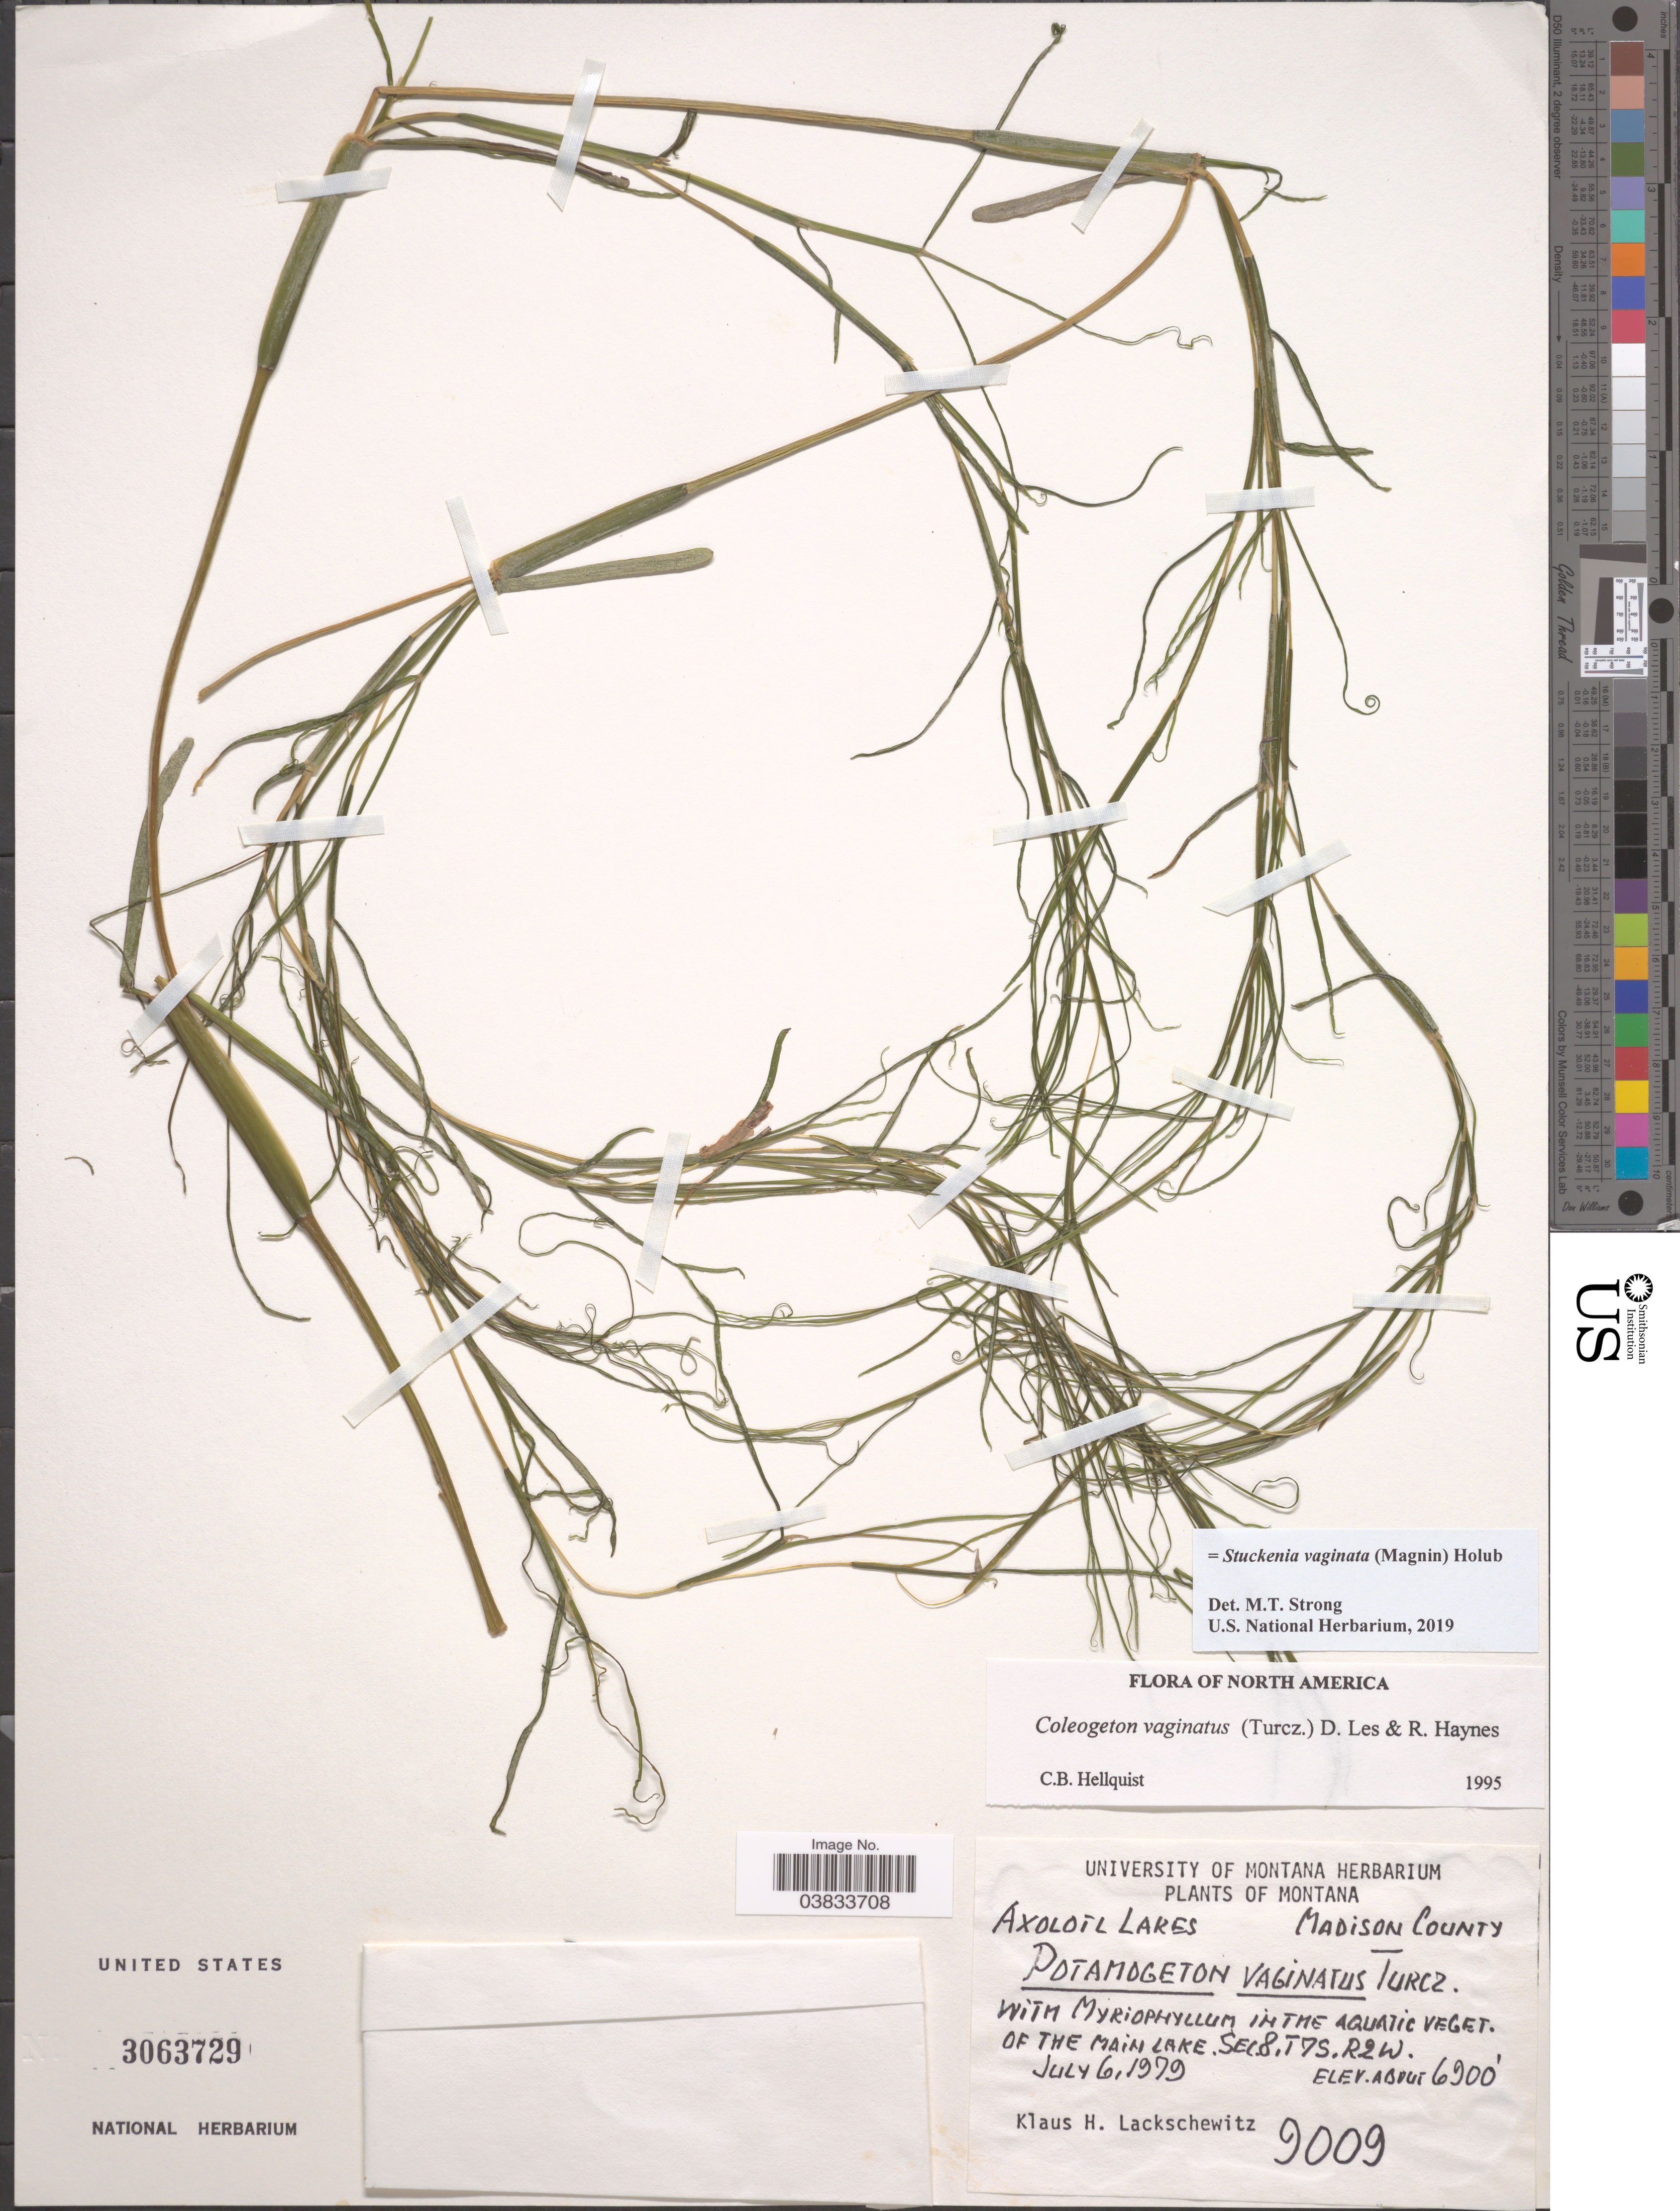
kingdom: Plantae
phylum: Tracheophyta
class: Liliopsida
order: Alismatales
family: Potamogetonaceae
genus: Stuckenia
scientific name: Stuckenia vaginata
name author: (Magnin) Holub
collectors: K. Lackschewitz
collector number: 9009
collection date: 1979-07-06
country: United States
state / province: Montana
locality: Axoloil Lakes. Madison County. In the Aquatic Veget. of the Main Lake. SEC. 8. T7S. R2W.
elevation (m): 2103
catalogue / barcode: US 3063729